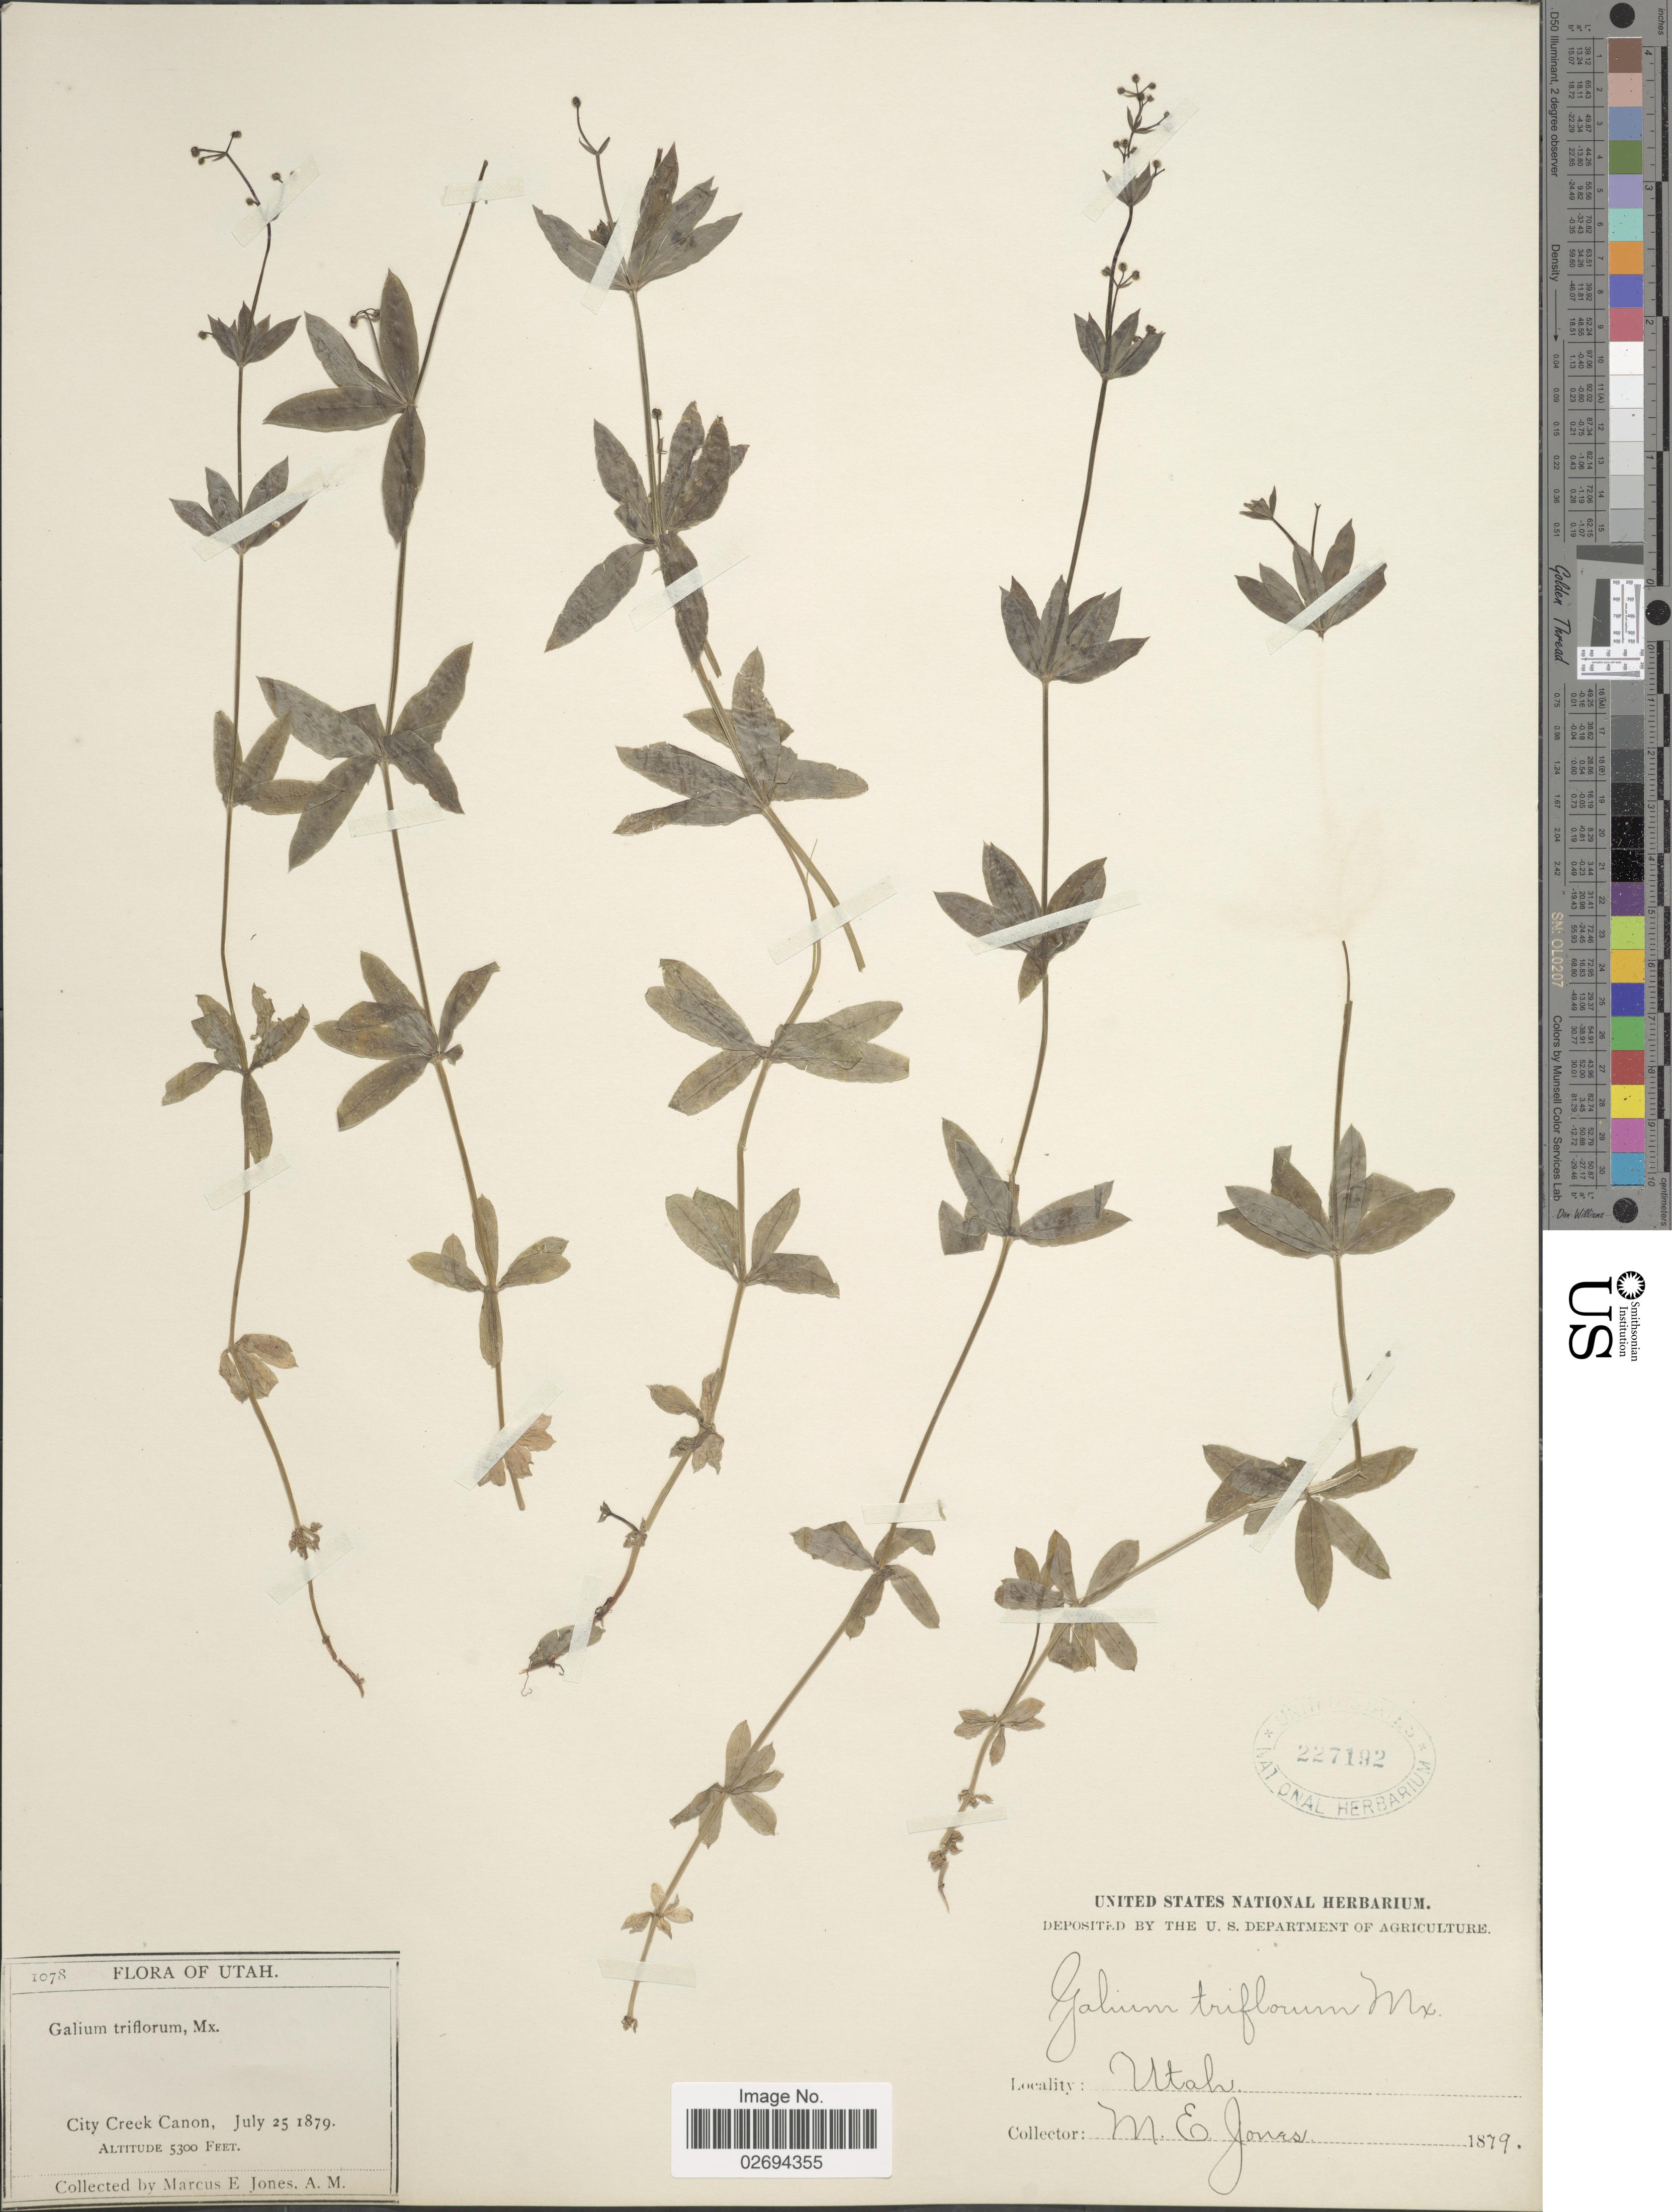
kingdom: Plantae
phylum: Tracheophyta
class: Magnoliopsida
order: Gentianales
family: Rubiaceae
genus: Galium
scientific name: Galium triflorum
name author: Michx.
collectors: M. E. Jones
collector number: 1078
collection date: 1879-07-25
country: United States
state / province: Utah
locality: City Creek Canyon.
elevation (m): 1615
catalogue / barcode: US 227192